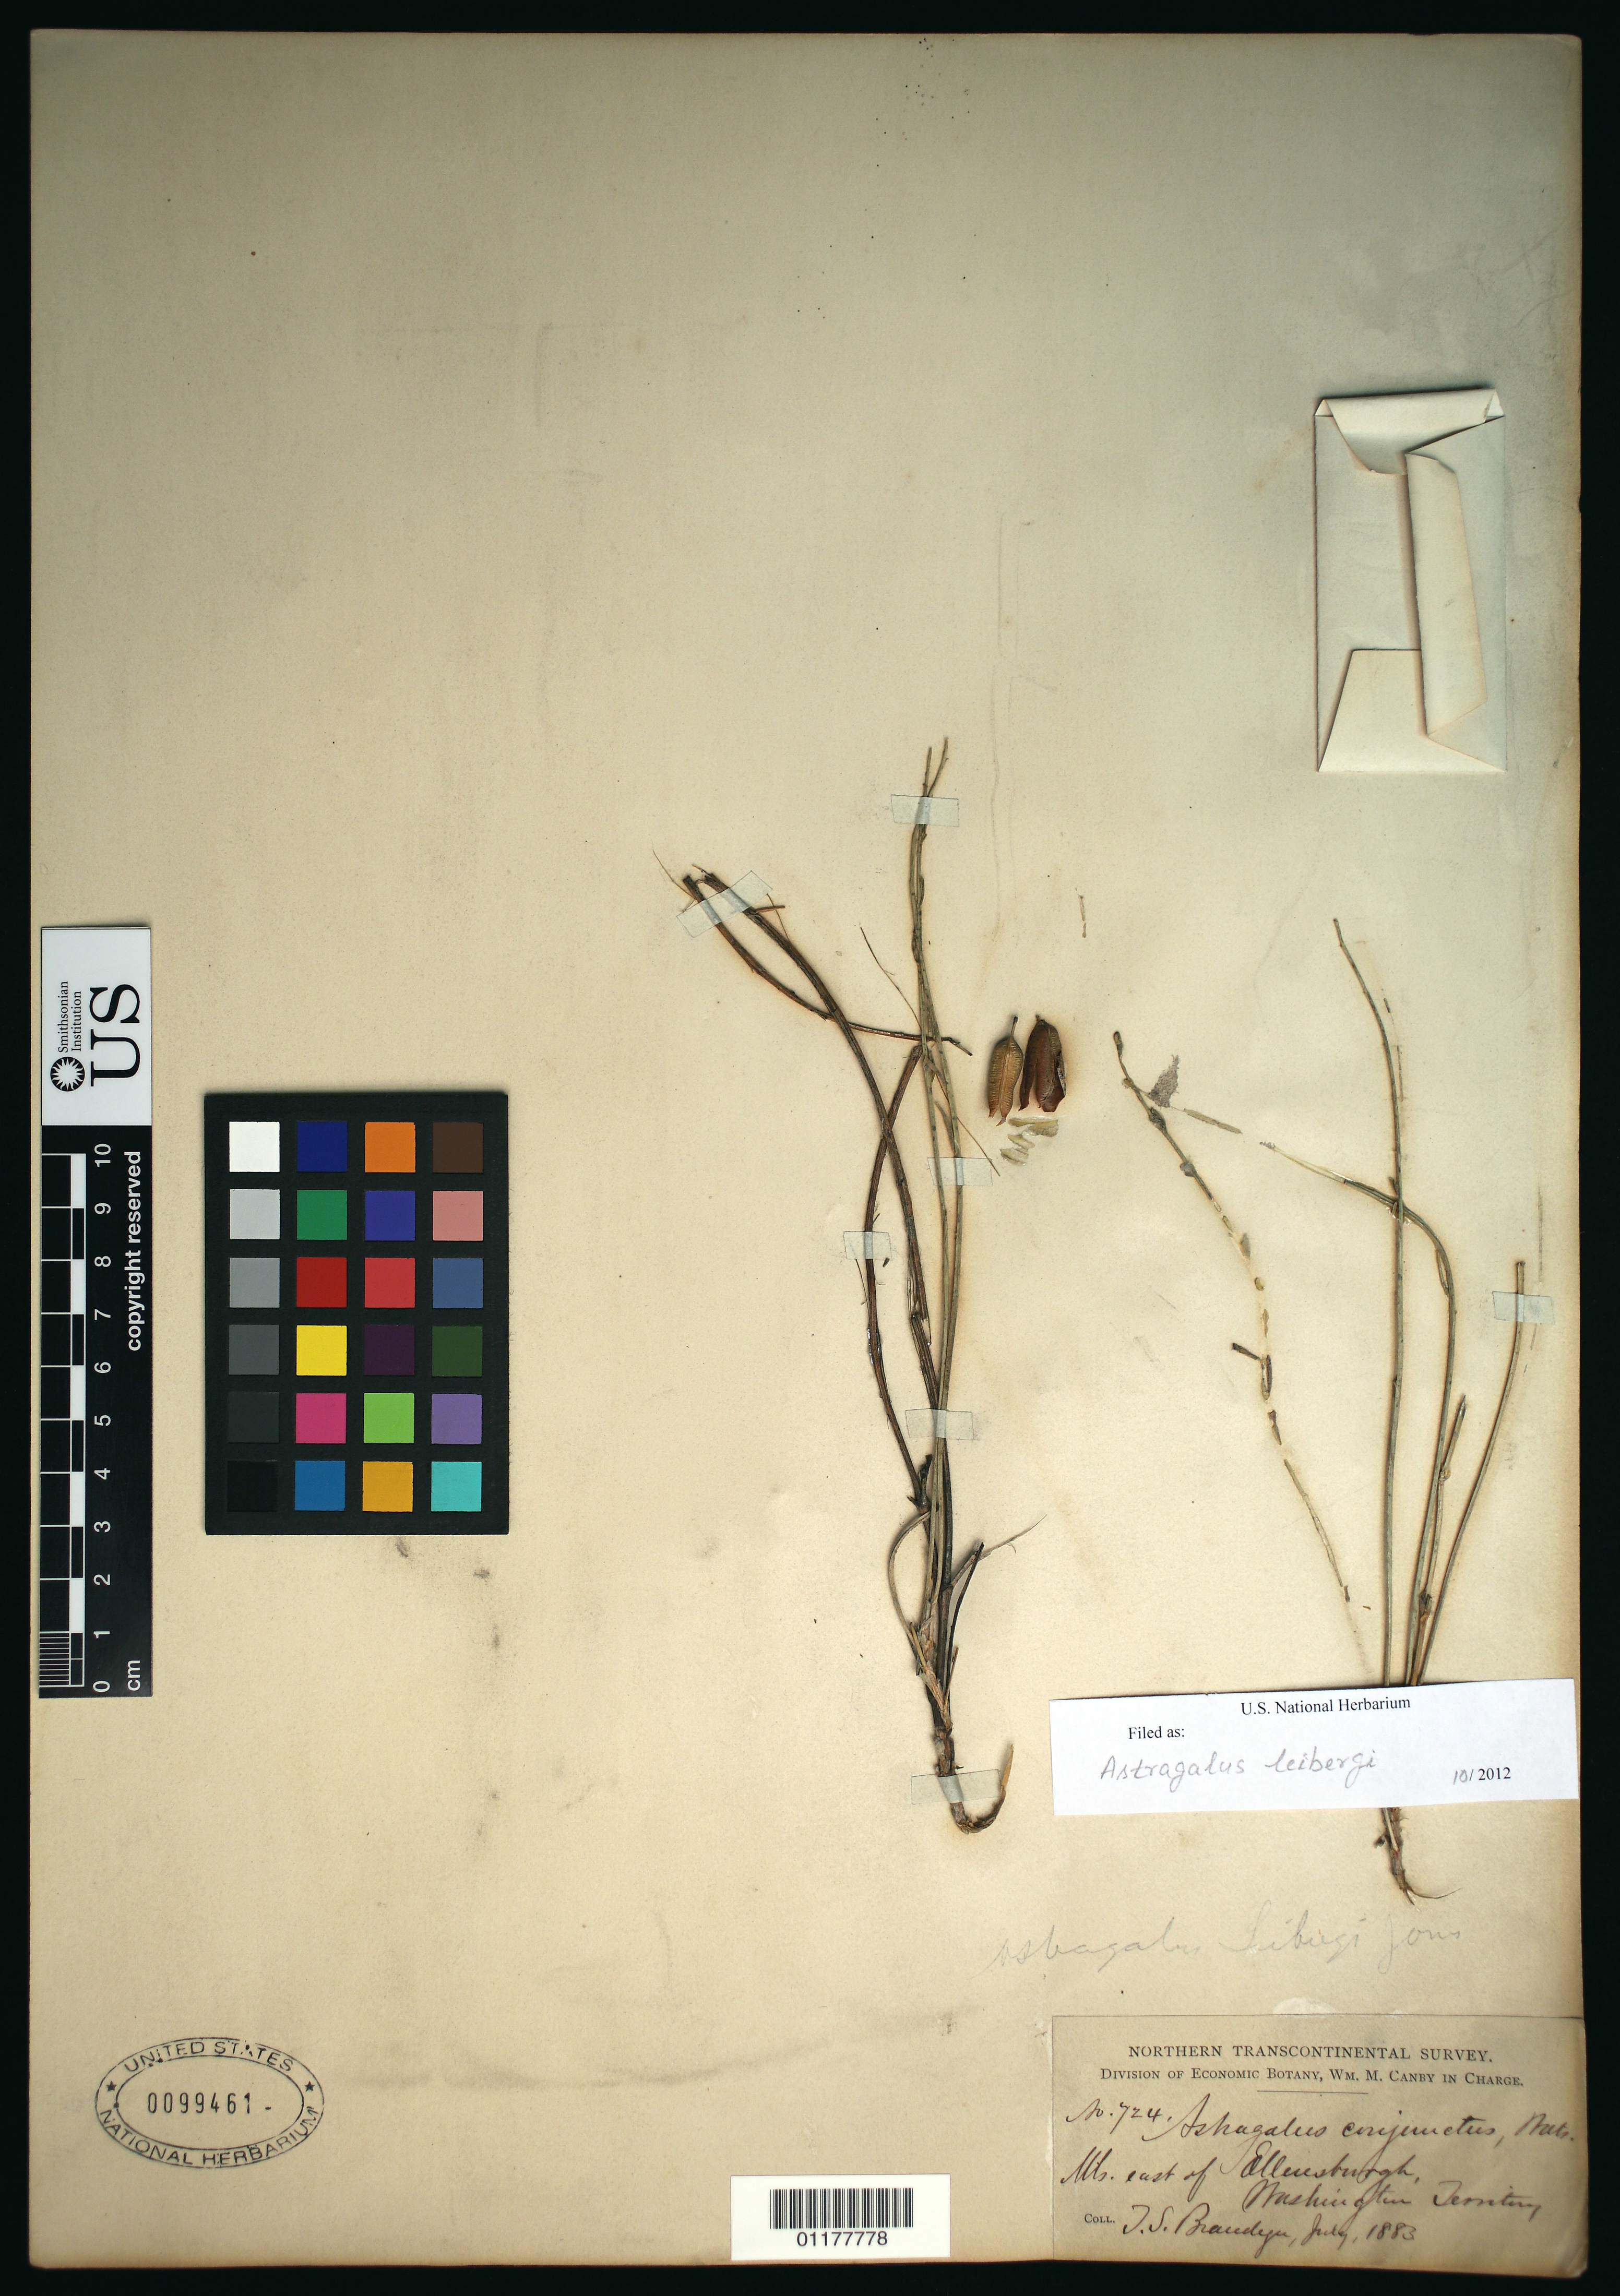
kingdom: Plantae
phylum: Tracheophyta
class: Magnoliopsida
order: Fabales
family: Fabaceae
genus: Astragalus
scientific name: Astragalus leibergi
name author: M.E. Jones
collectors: T. S. Brandegee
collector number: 724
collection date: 1883-07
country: United States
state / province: Washington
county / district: Kittitas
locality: Mts. east of Ellensburg, Washington Ter.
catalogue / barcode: US 99461